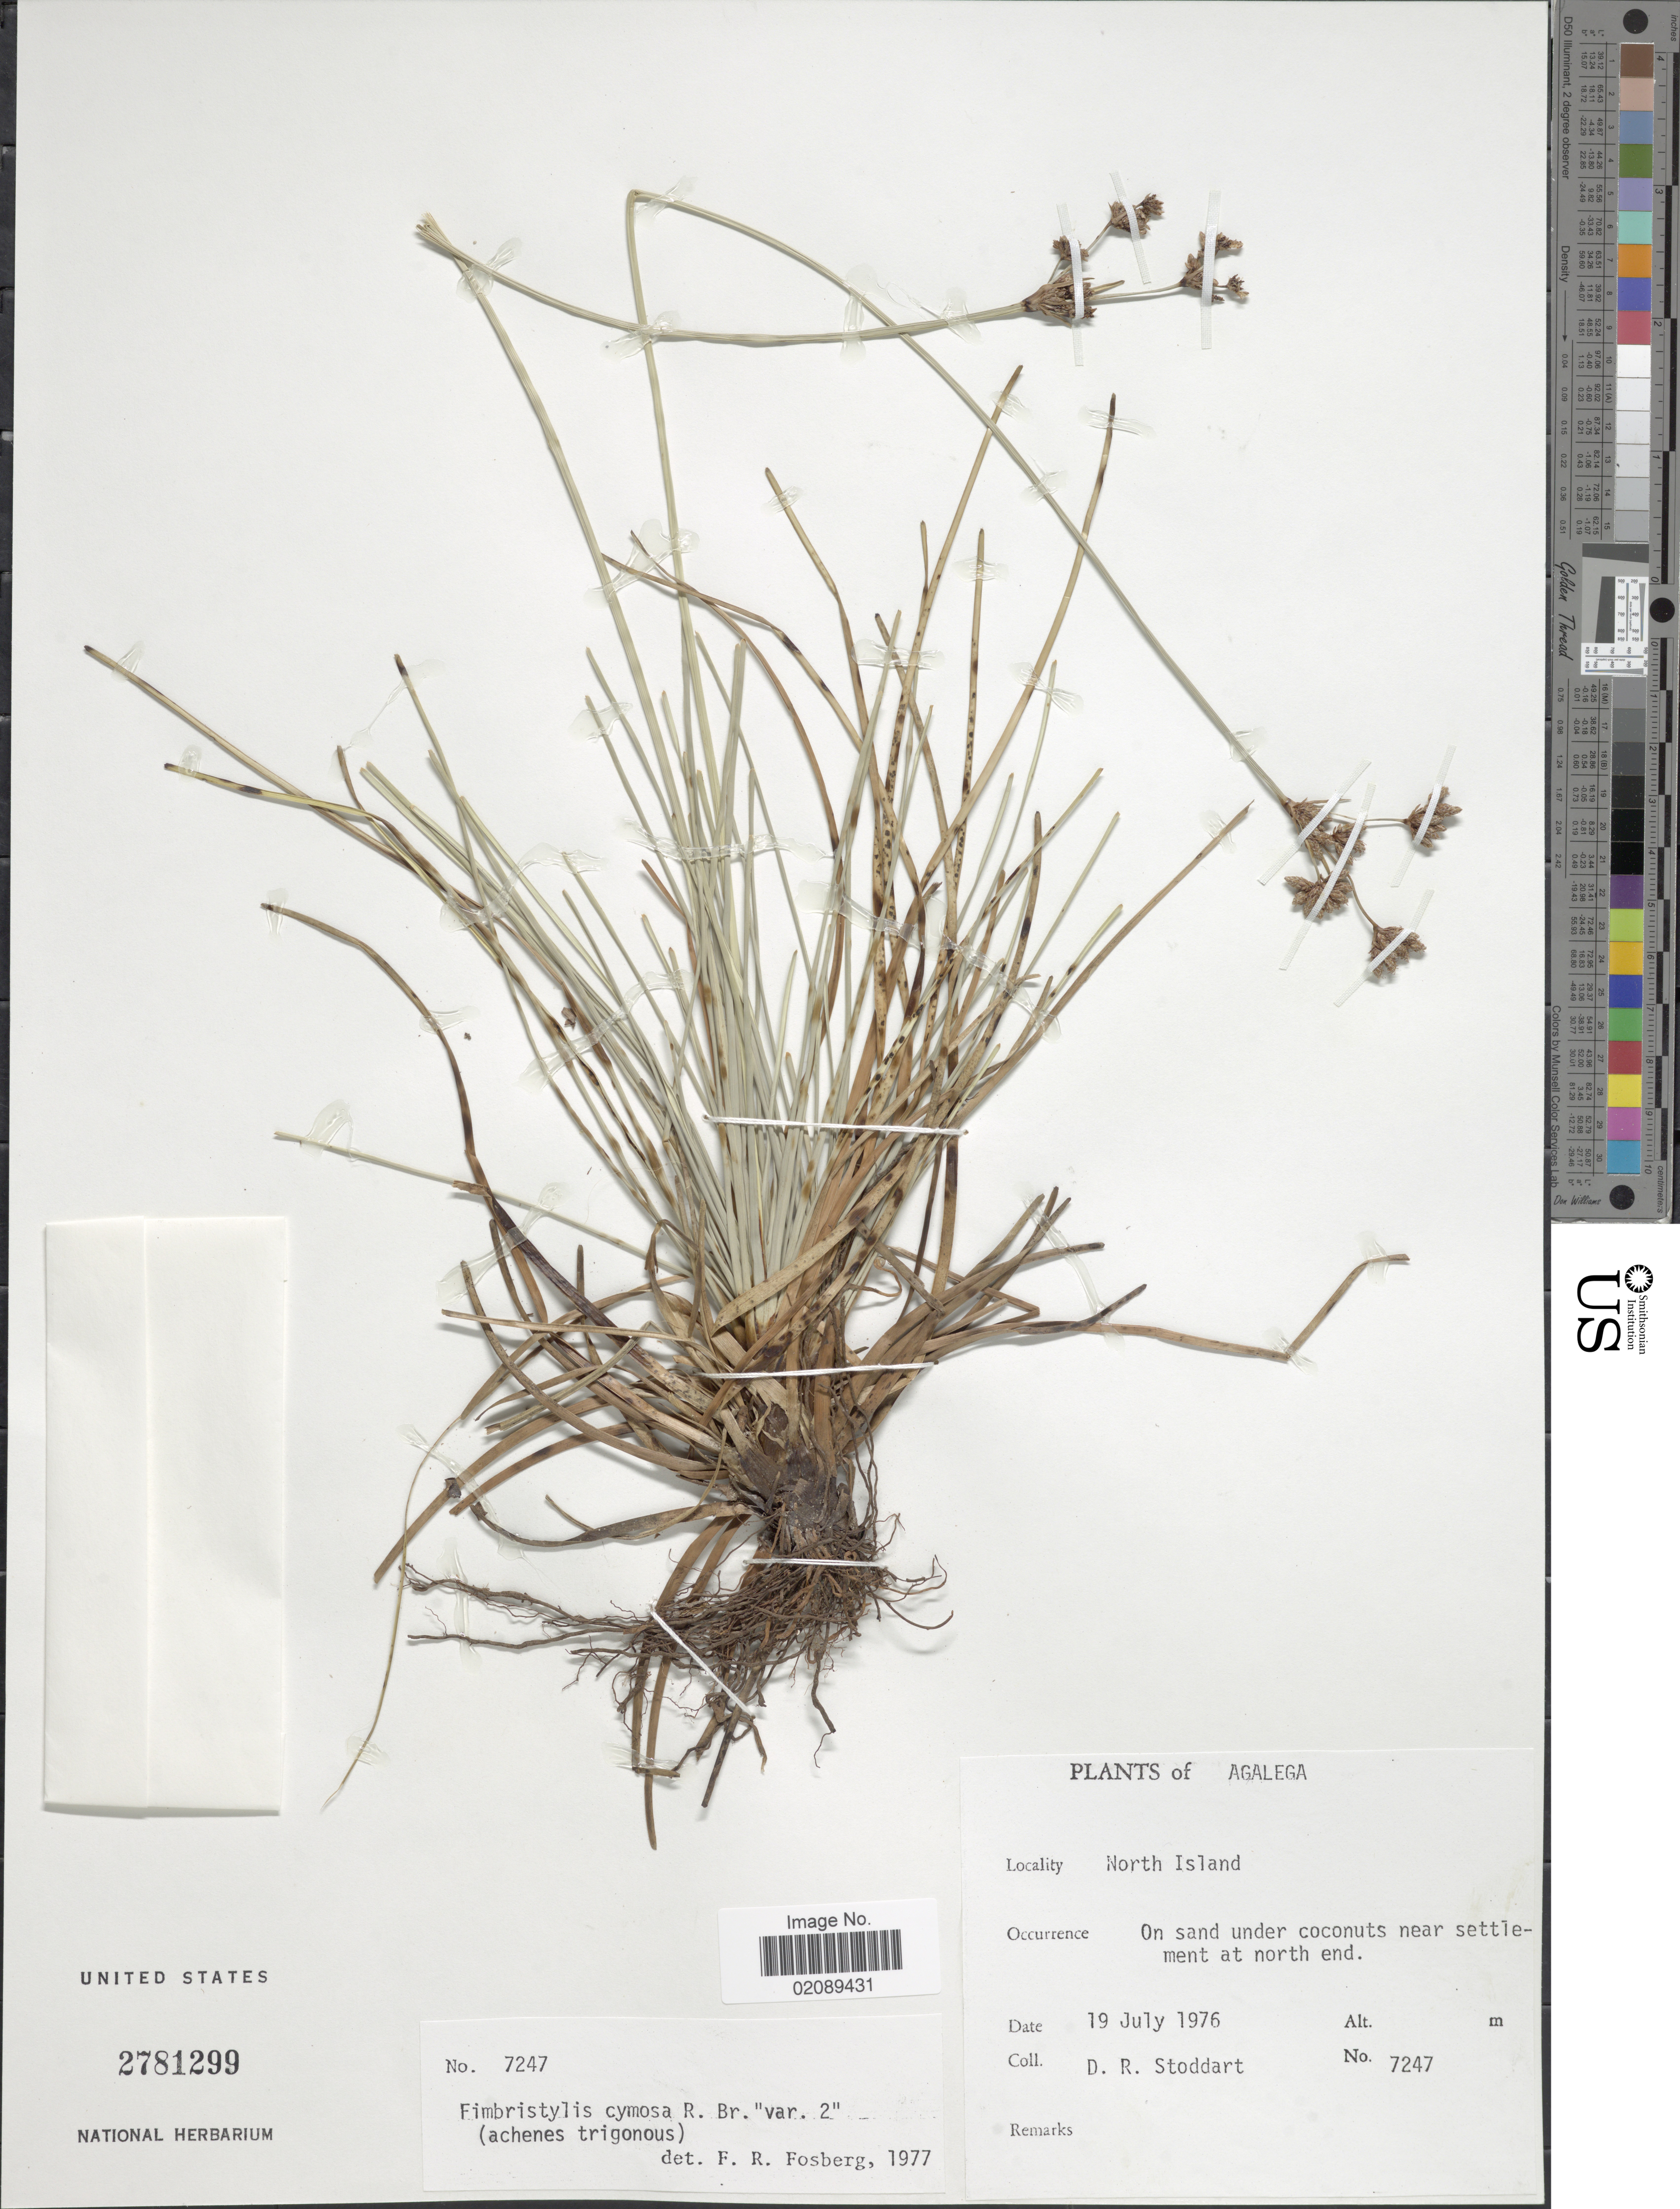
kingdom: Plantae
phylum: Tracheophyta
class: Liliopsida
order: Poales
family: Cyperaceae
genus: Fimbristylis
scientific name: Fimbristylis cymosa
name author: R. Br.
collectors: D. R. Stoddart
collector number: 7247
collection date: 1976-07-19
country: Mauritius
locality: Agalega, North Island, on sand under coconuts near settlement at north end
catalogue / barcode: US 2781299